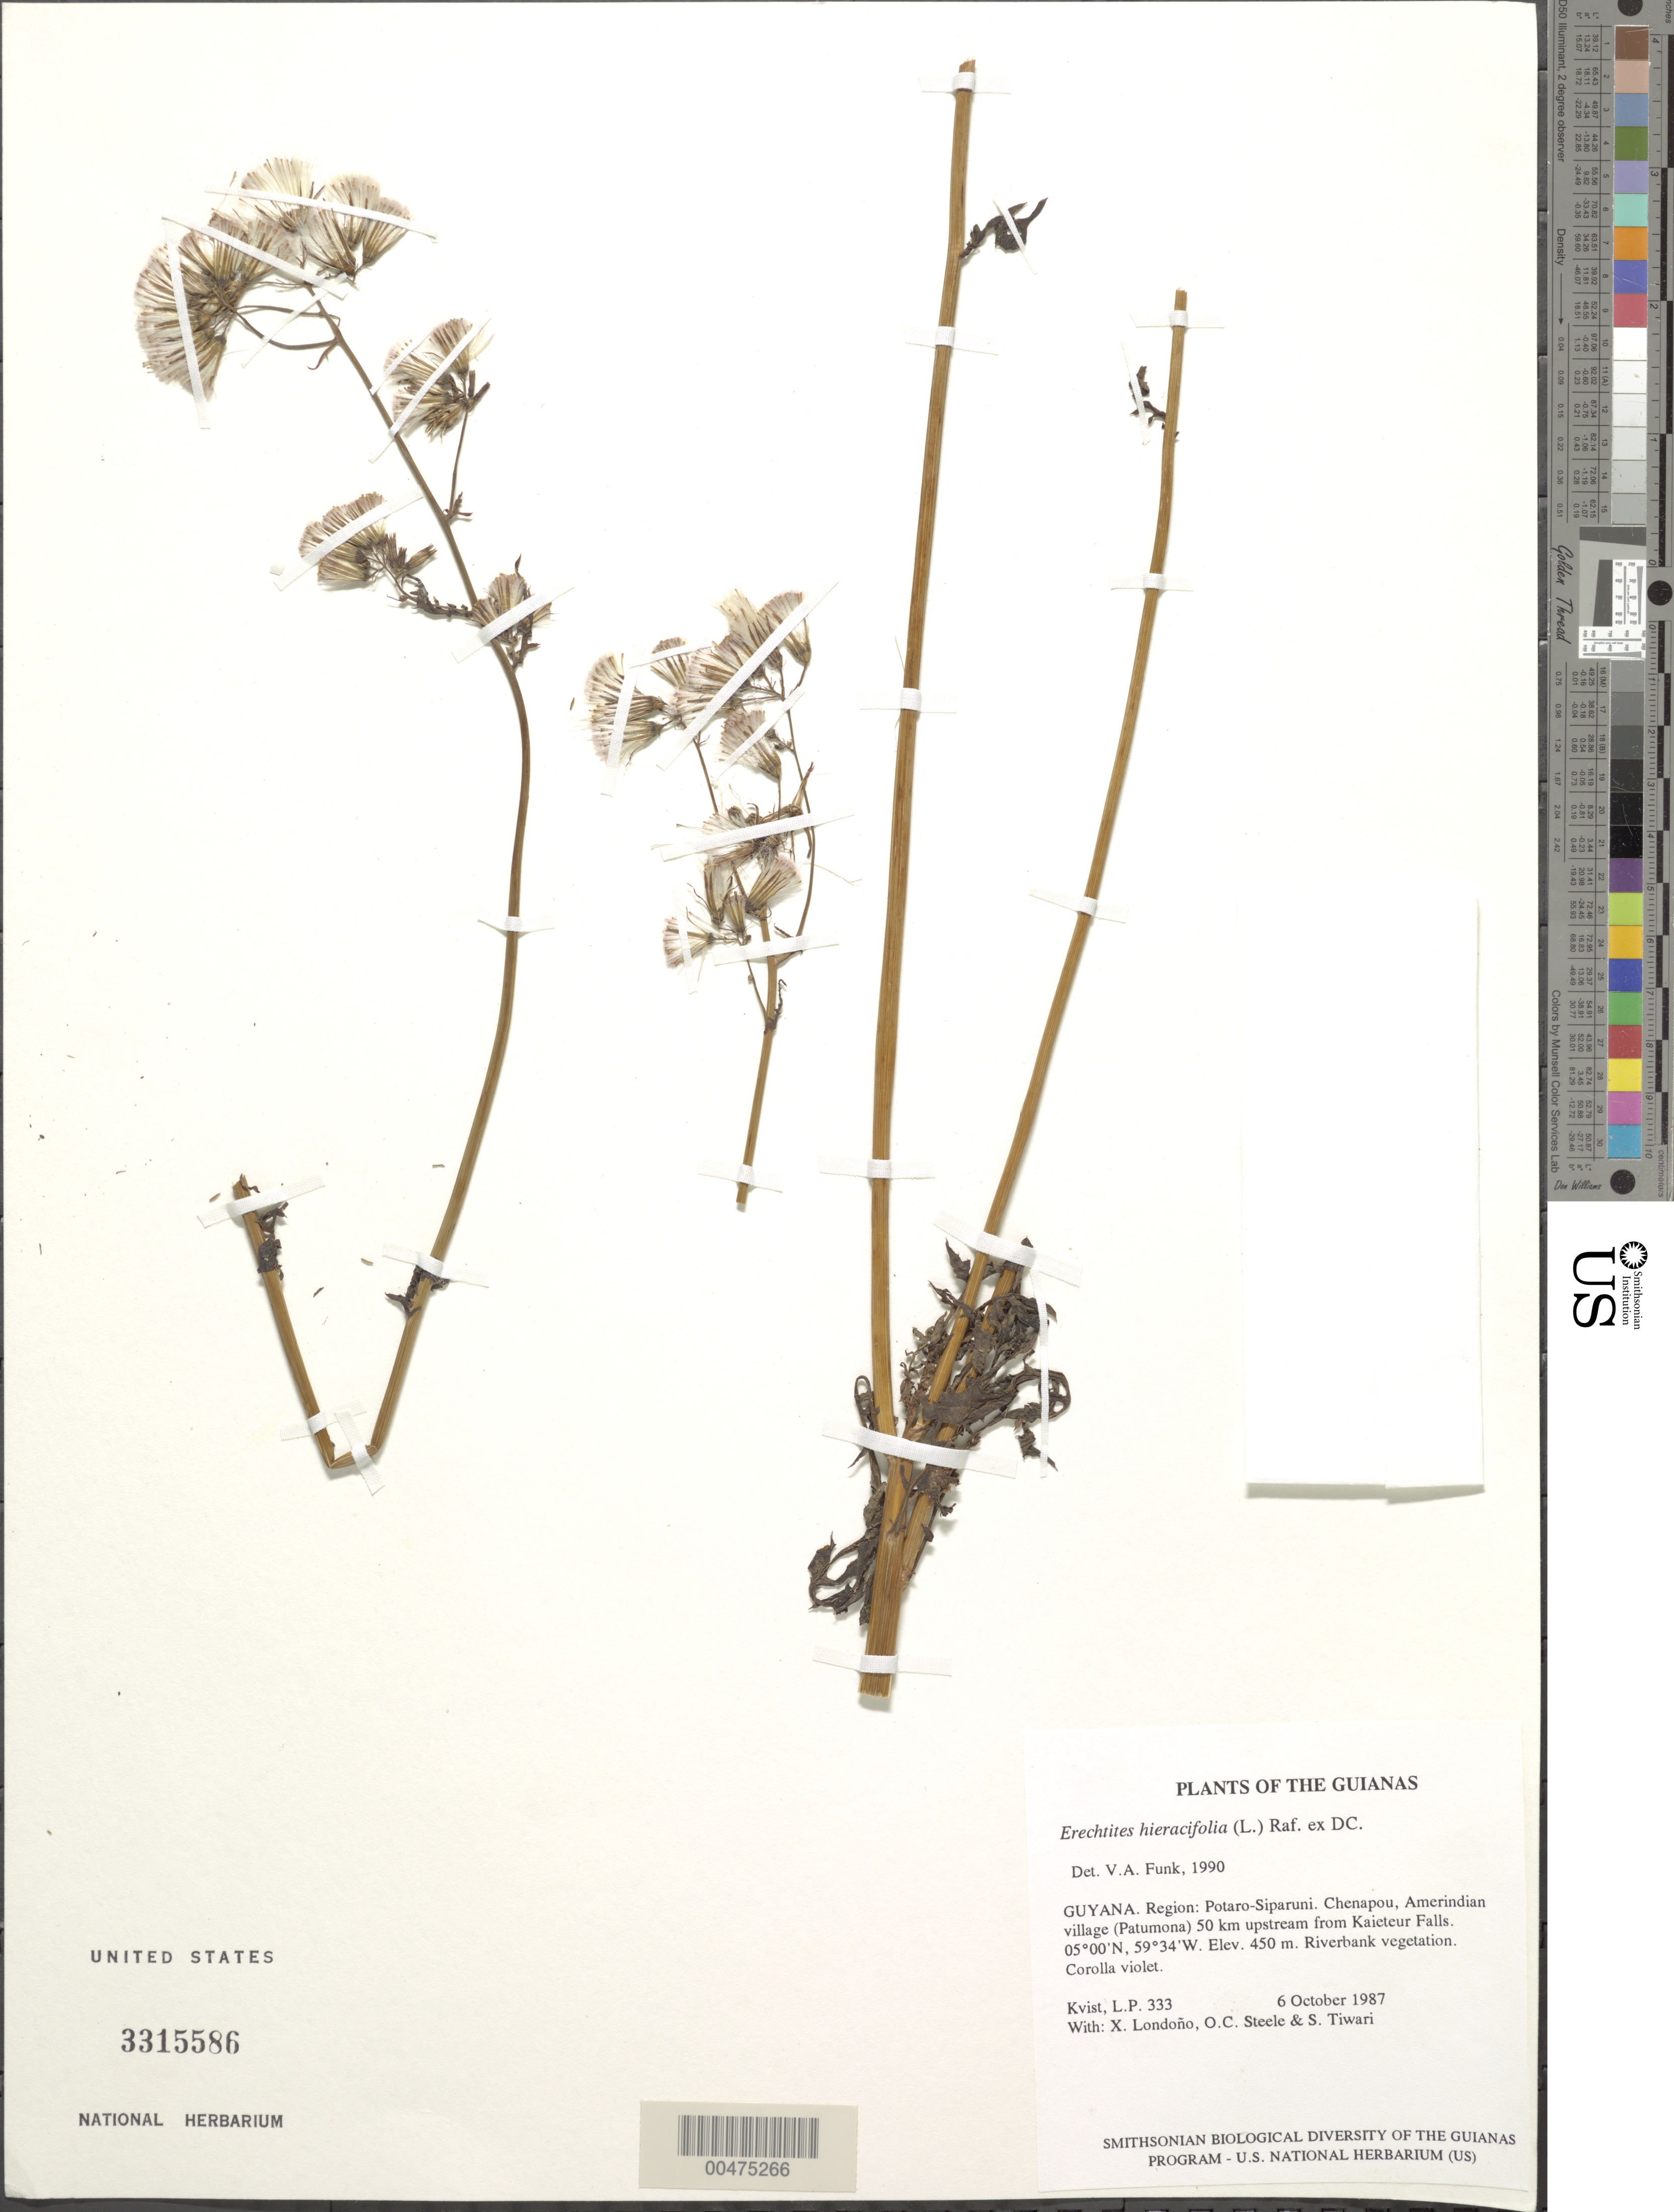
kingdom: Plantae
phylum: Tracheophyta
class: Magnoliopsida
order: Asterales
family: Asteraceae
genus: Erechtites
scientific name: Erechtites hieraciifolius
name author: (L.) Raf. ex DC.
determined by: Funk, Vicki A., (BOT), Smithsonian Institution - National Museum of Natural History (UNITED STATES)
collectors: L. P. Kvist, X. Londoño, O. C. Steele & S. Tiwari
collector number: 333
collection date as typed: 6 October 1987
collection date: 1987-10-06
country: Guyana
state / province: Potaro-Siparuni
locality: Chenapou, Amerindian village (Patumona) 50 km upstream from Kaieteur Falls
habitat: Riverbank vegetation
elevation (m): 450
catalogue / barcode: US 3315586